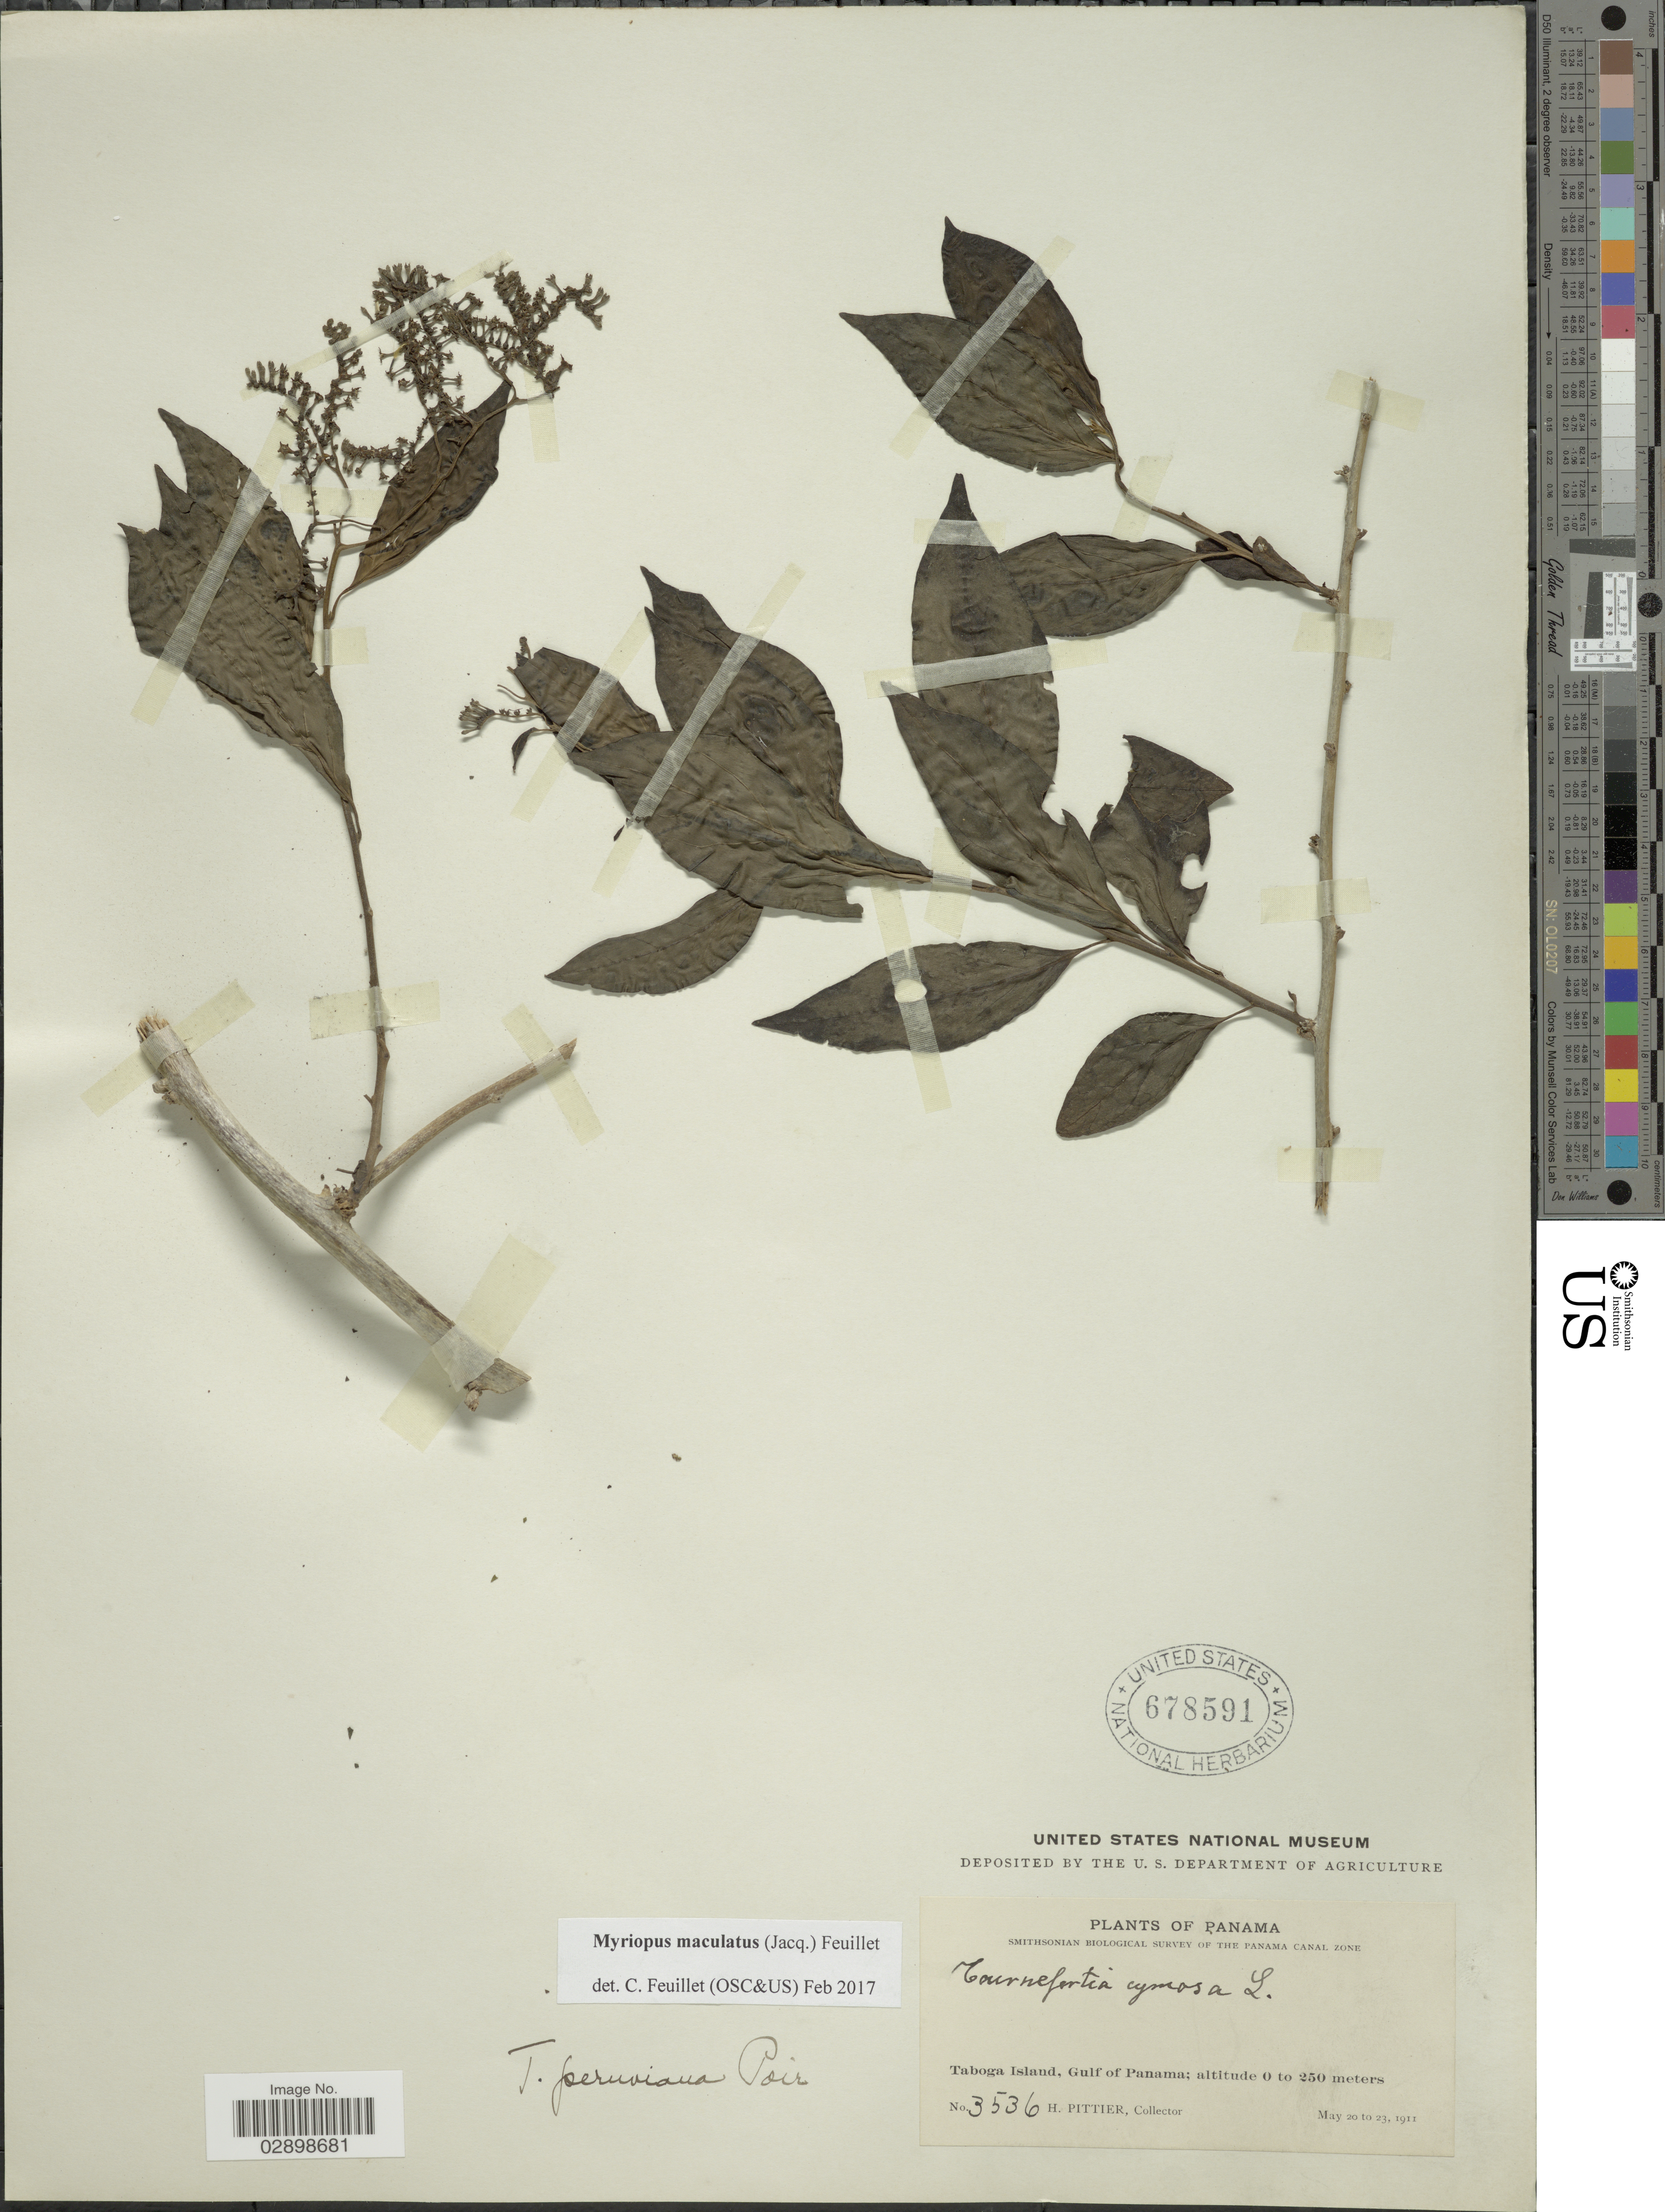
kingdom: Plantae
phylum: Tracheophyta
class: Magnoliopsida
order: Boraginales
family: Heliotropiaceae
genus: Myriopus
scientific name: Myriopus maculatus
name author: (Jacq.) Feuillet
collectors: H. F. Pittier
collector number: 3536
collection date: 1911-05-20/1911-05-23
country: Panama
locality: Taboga Island, Gulf of Panama.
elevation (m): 0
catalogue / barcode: US 678591